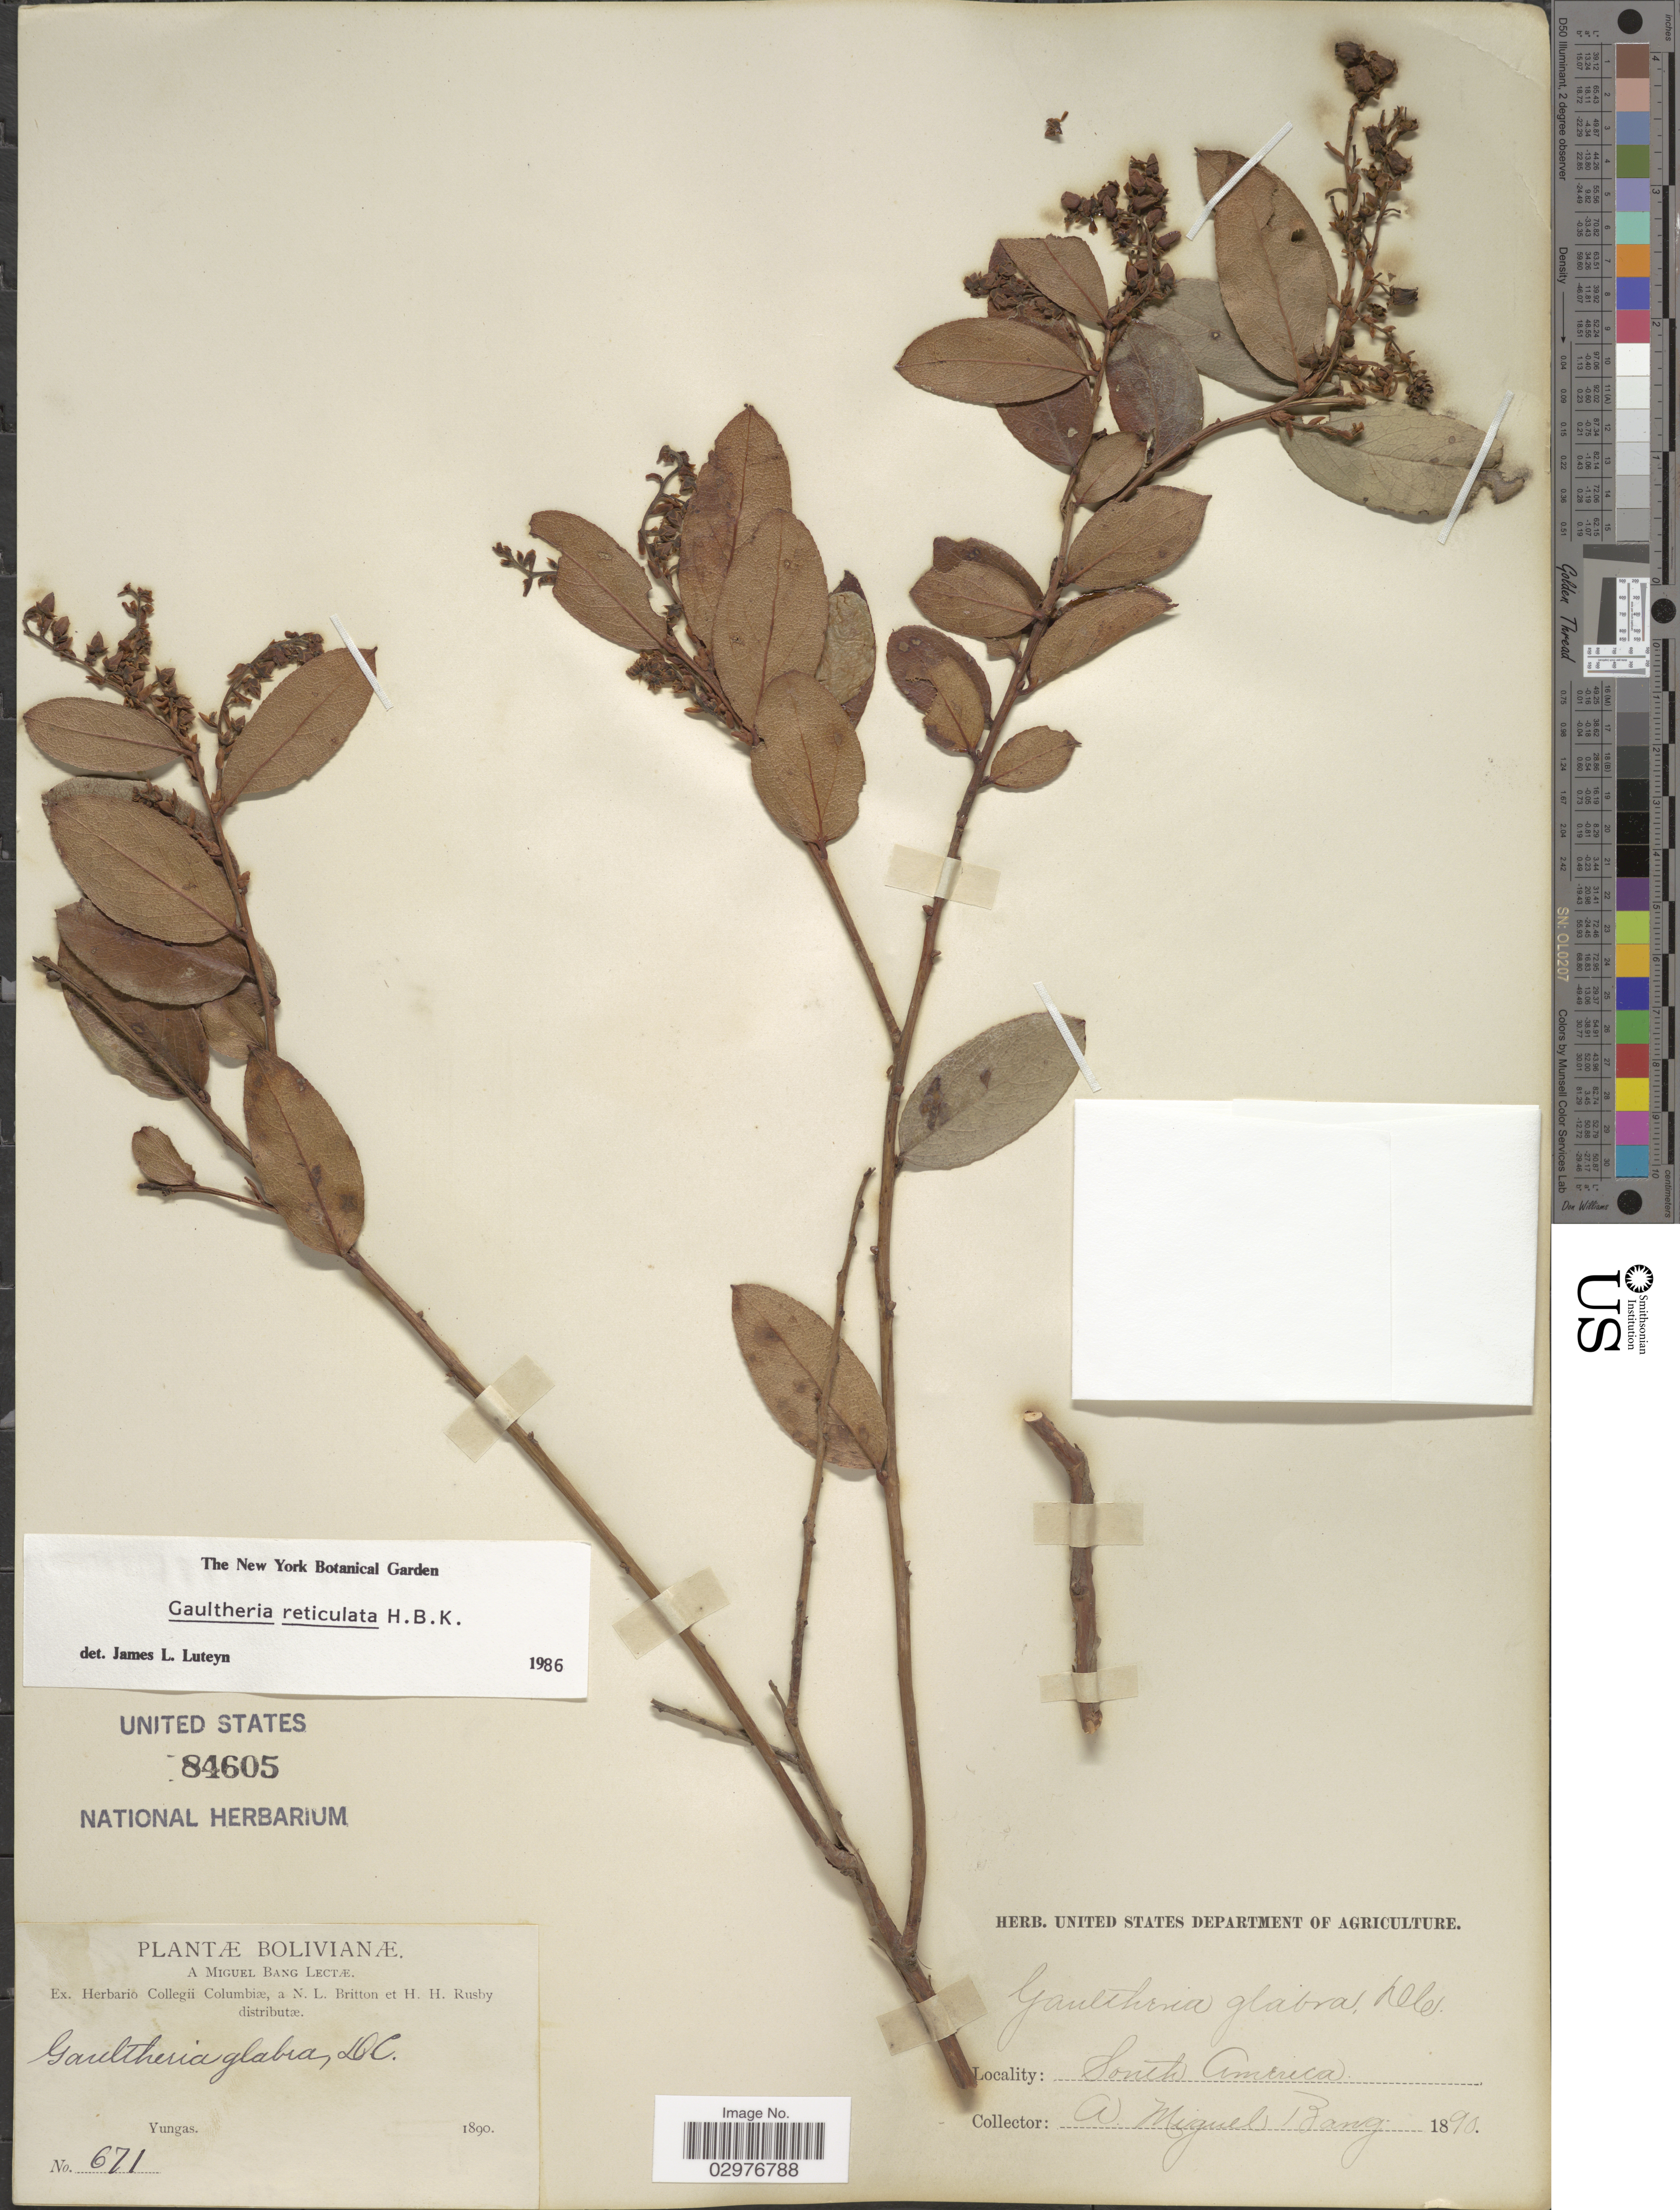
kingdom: Plantae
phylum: Tracheophyta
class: Magnoliopsida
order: Ericales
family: Ericaceae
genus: Gaultheria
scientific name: Gaultheria reticulata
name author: Kunth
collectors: M. Bang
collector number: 671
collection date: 1890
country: Bolivia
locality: Yungas.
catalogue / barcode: US 84605